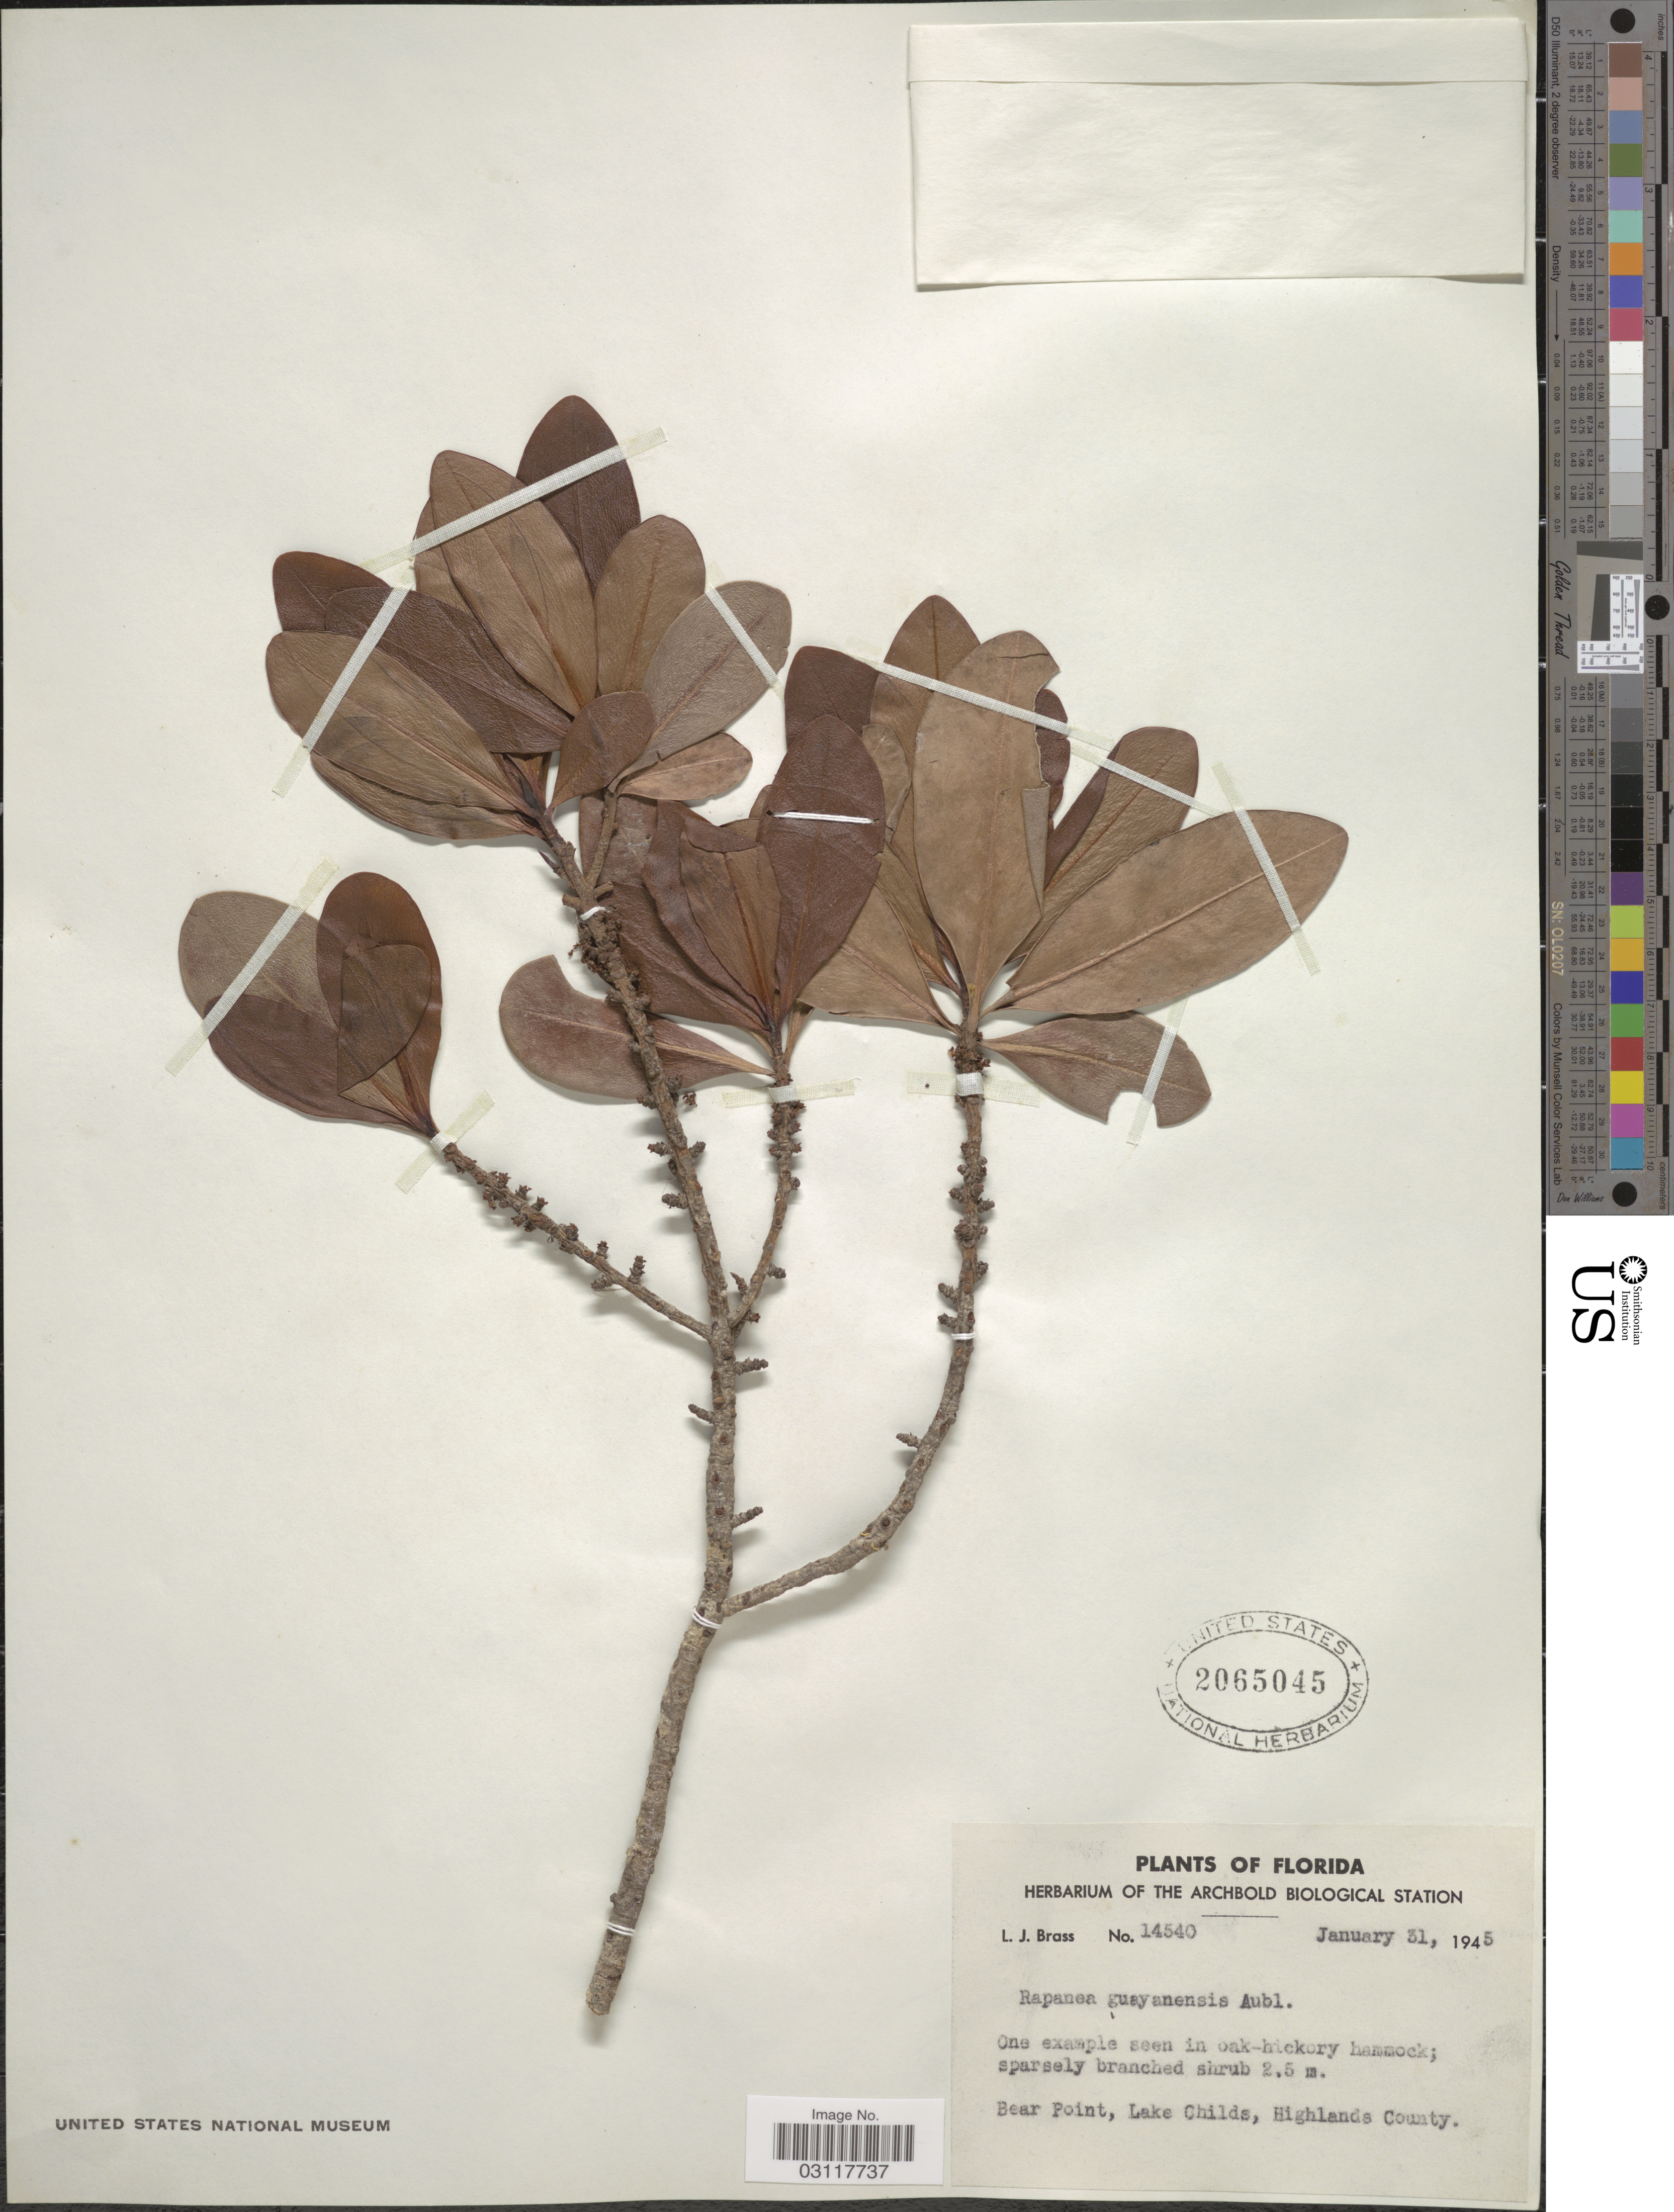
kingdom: Plantae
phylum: Tracheophyta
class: Magnoliopsida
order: Ericales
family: Primulaceae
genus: Rapanea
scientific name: Rapanea guianensis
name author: Aubl.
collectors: L. J. Brass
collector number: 14540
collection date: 1945-01-31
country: United States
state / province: Florida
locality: Bear Point, Lake Childs, Highlands County.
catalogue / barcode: US 2065045